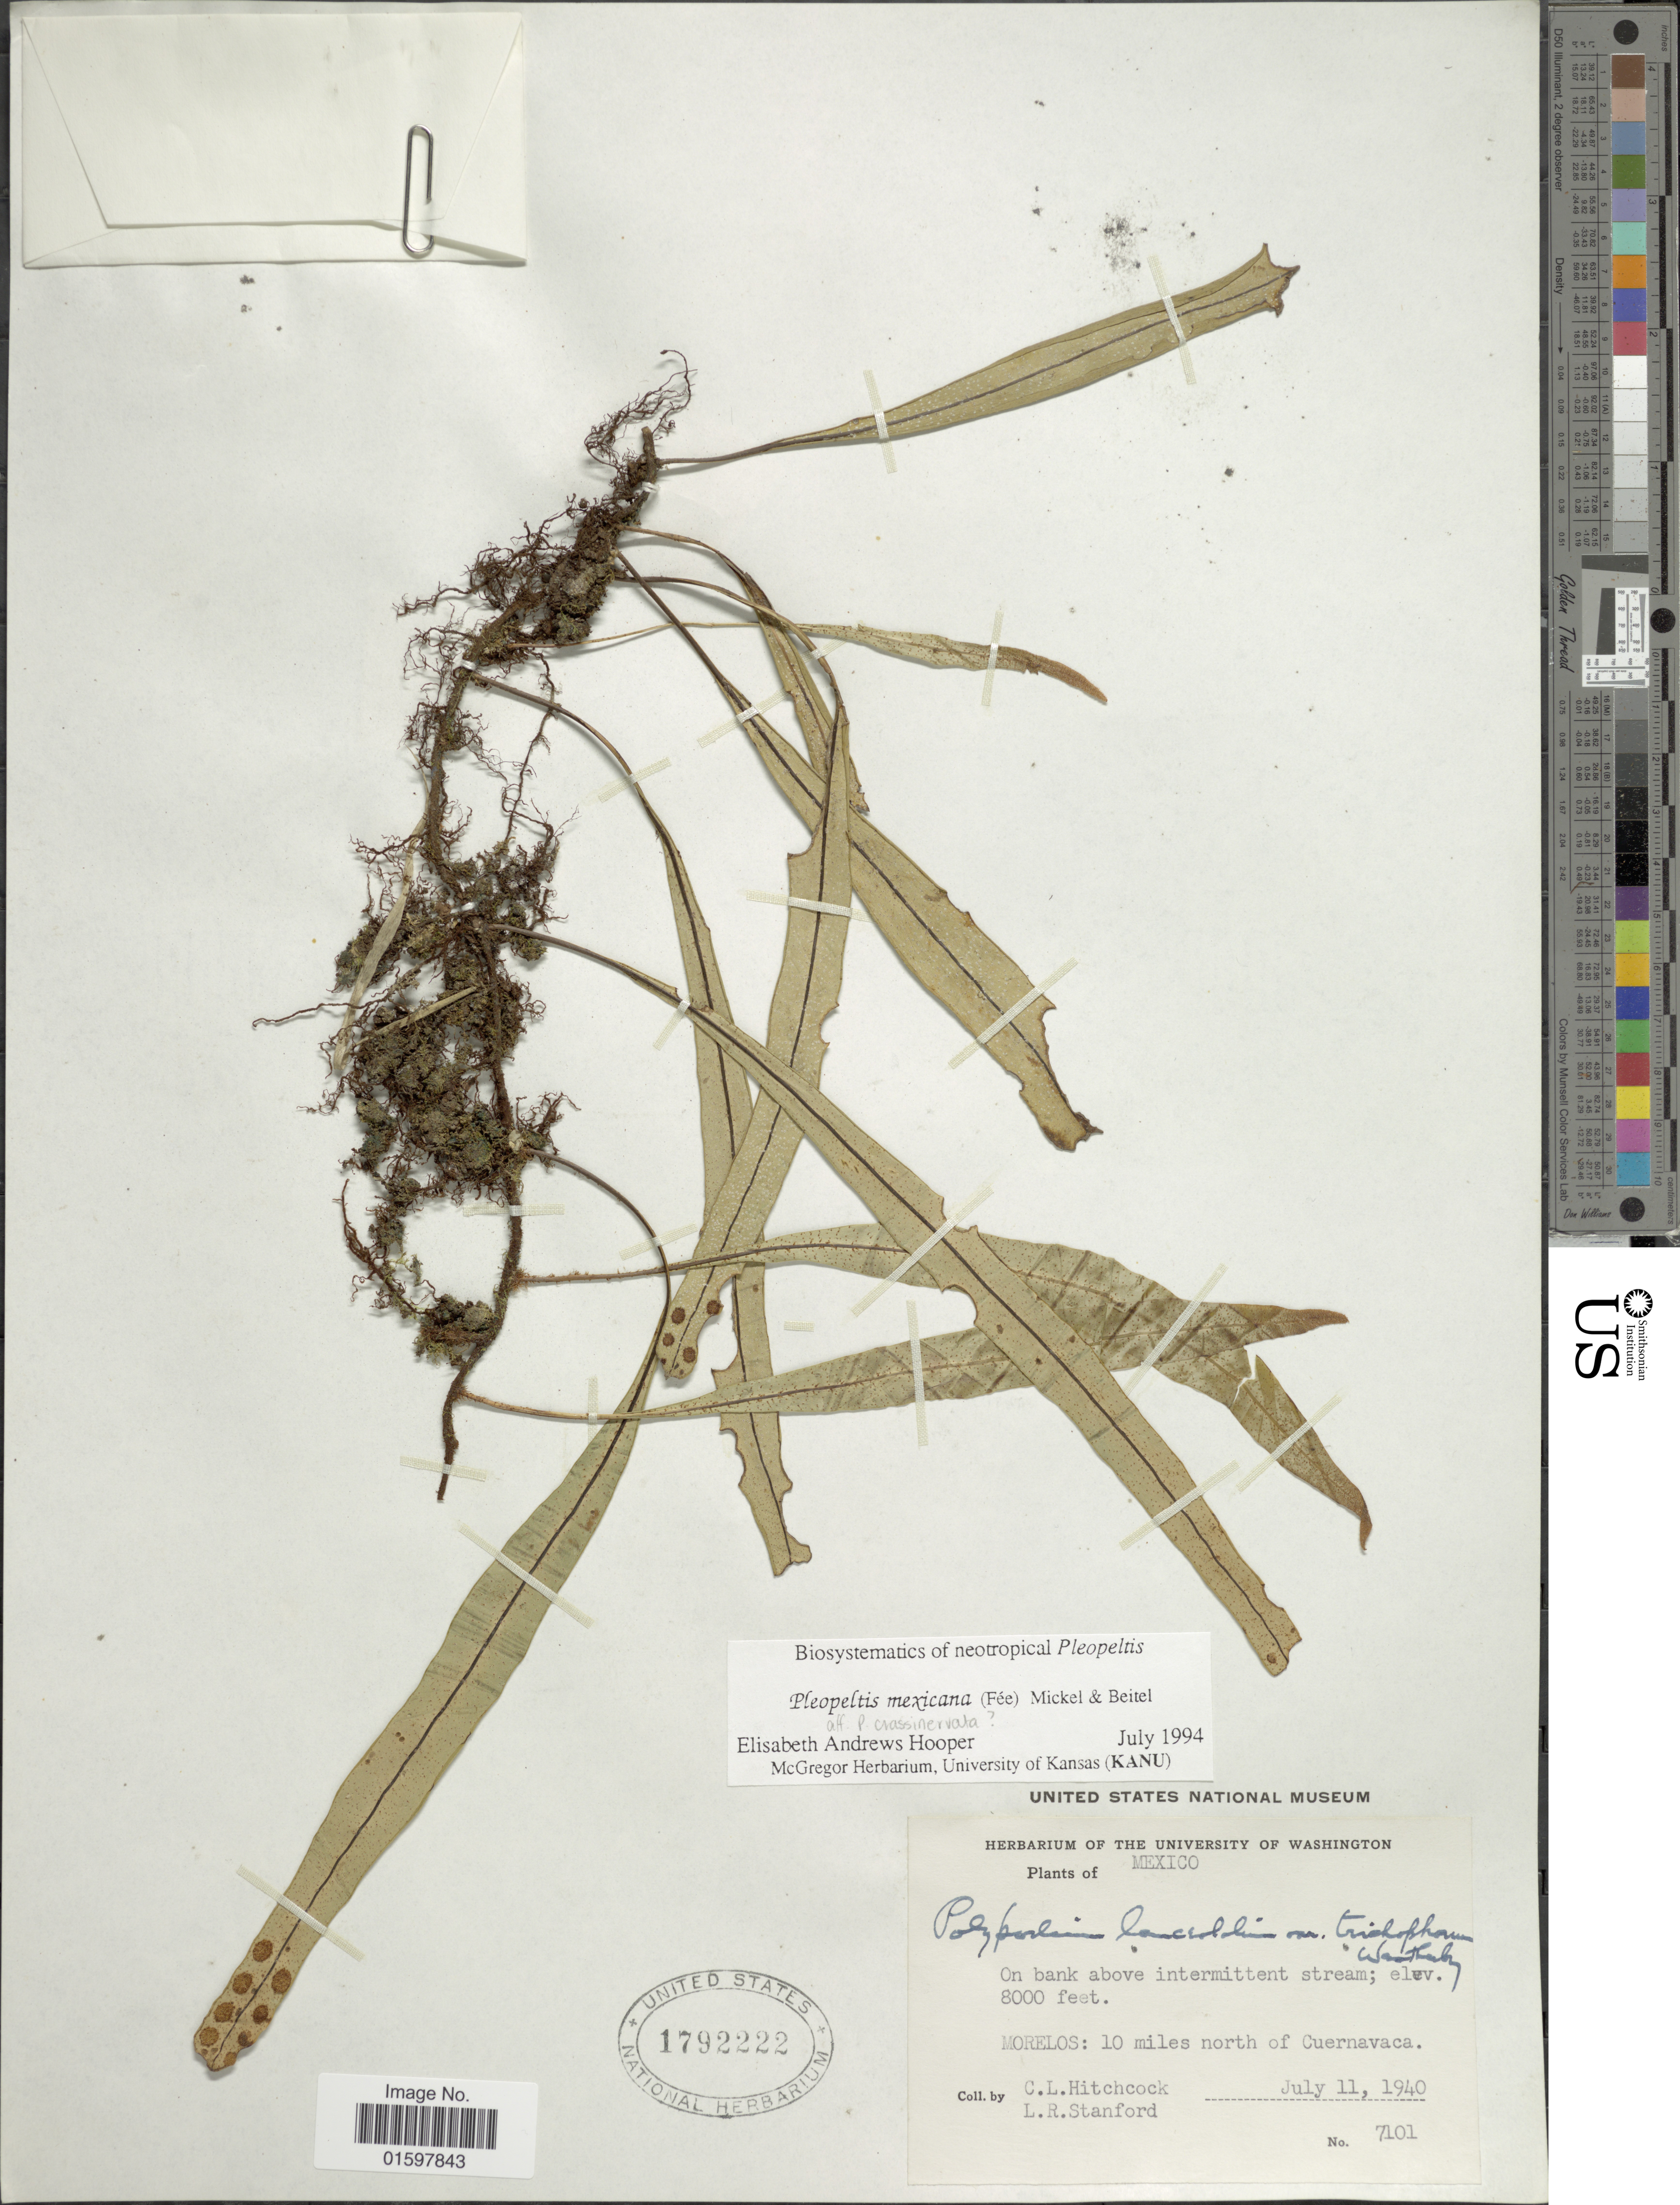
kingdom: Plantae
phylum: Tracheophyta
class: Polypodiopsida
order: Polypodiales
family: Polypodiaceae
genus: Pleopeltis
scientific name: Pleopeltis mexicana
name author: (Fée) Mickel & Beitel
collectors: C. L. Hitchcock & L. R. Stanford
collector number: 7101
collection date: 1940-07-11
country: Mexico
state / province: Morelos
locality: On bank above intermittent stream, 10 miles north of Cuernavaca.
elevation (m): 2438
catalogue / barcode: US 1792222